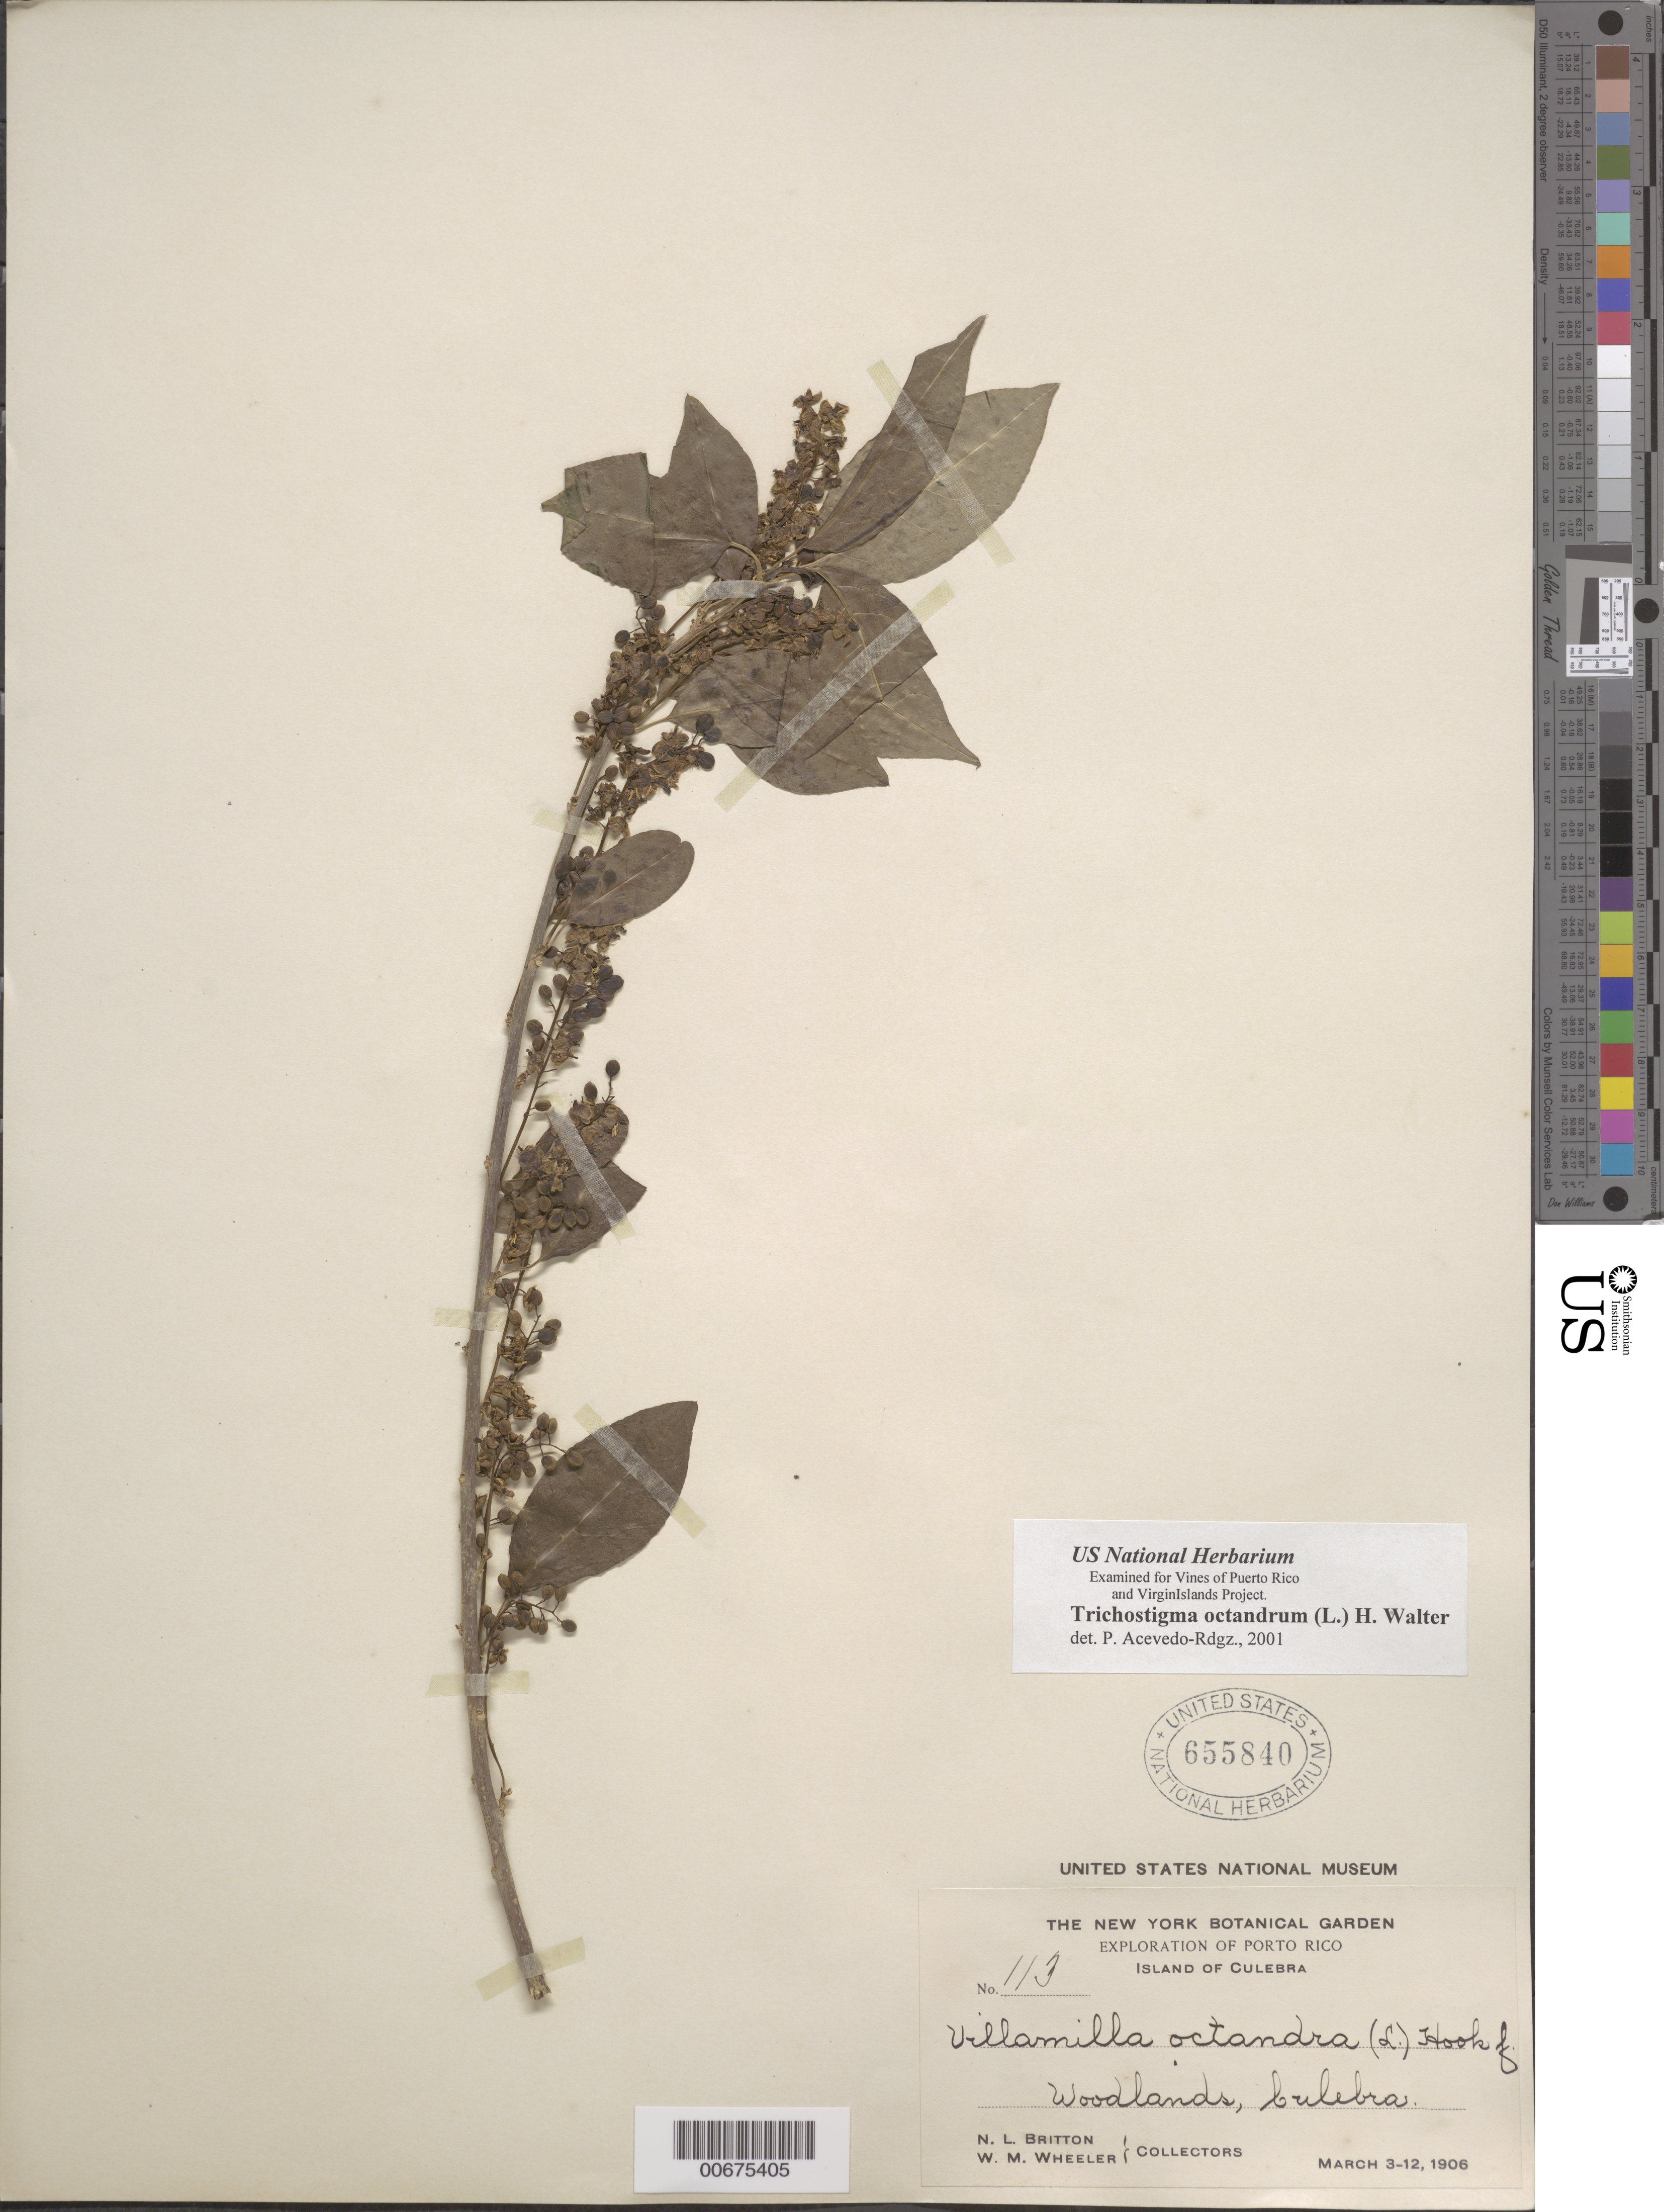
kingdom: Plantae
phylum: Tracheophyta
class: Magnoliopsida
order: Caryophyllales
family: Phytolaccaceae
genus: Trichostigma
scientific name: Trichostigma octandrum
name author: (L.) H. Walter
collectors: N. Britton & W. Wheeler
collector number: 113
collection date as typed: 03 Mar 1906 to 12 Mar 1906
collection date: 1906-03-03/1906-03-12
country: Puerto Rico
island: Culebra I.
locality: Culebra Island. Woodlands.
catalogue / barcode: US 655840